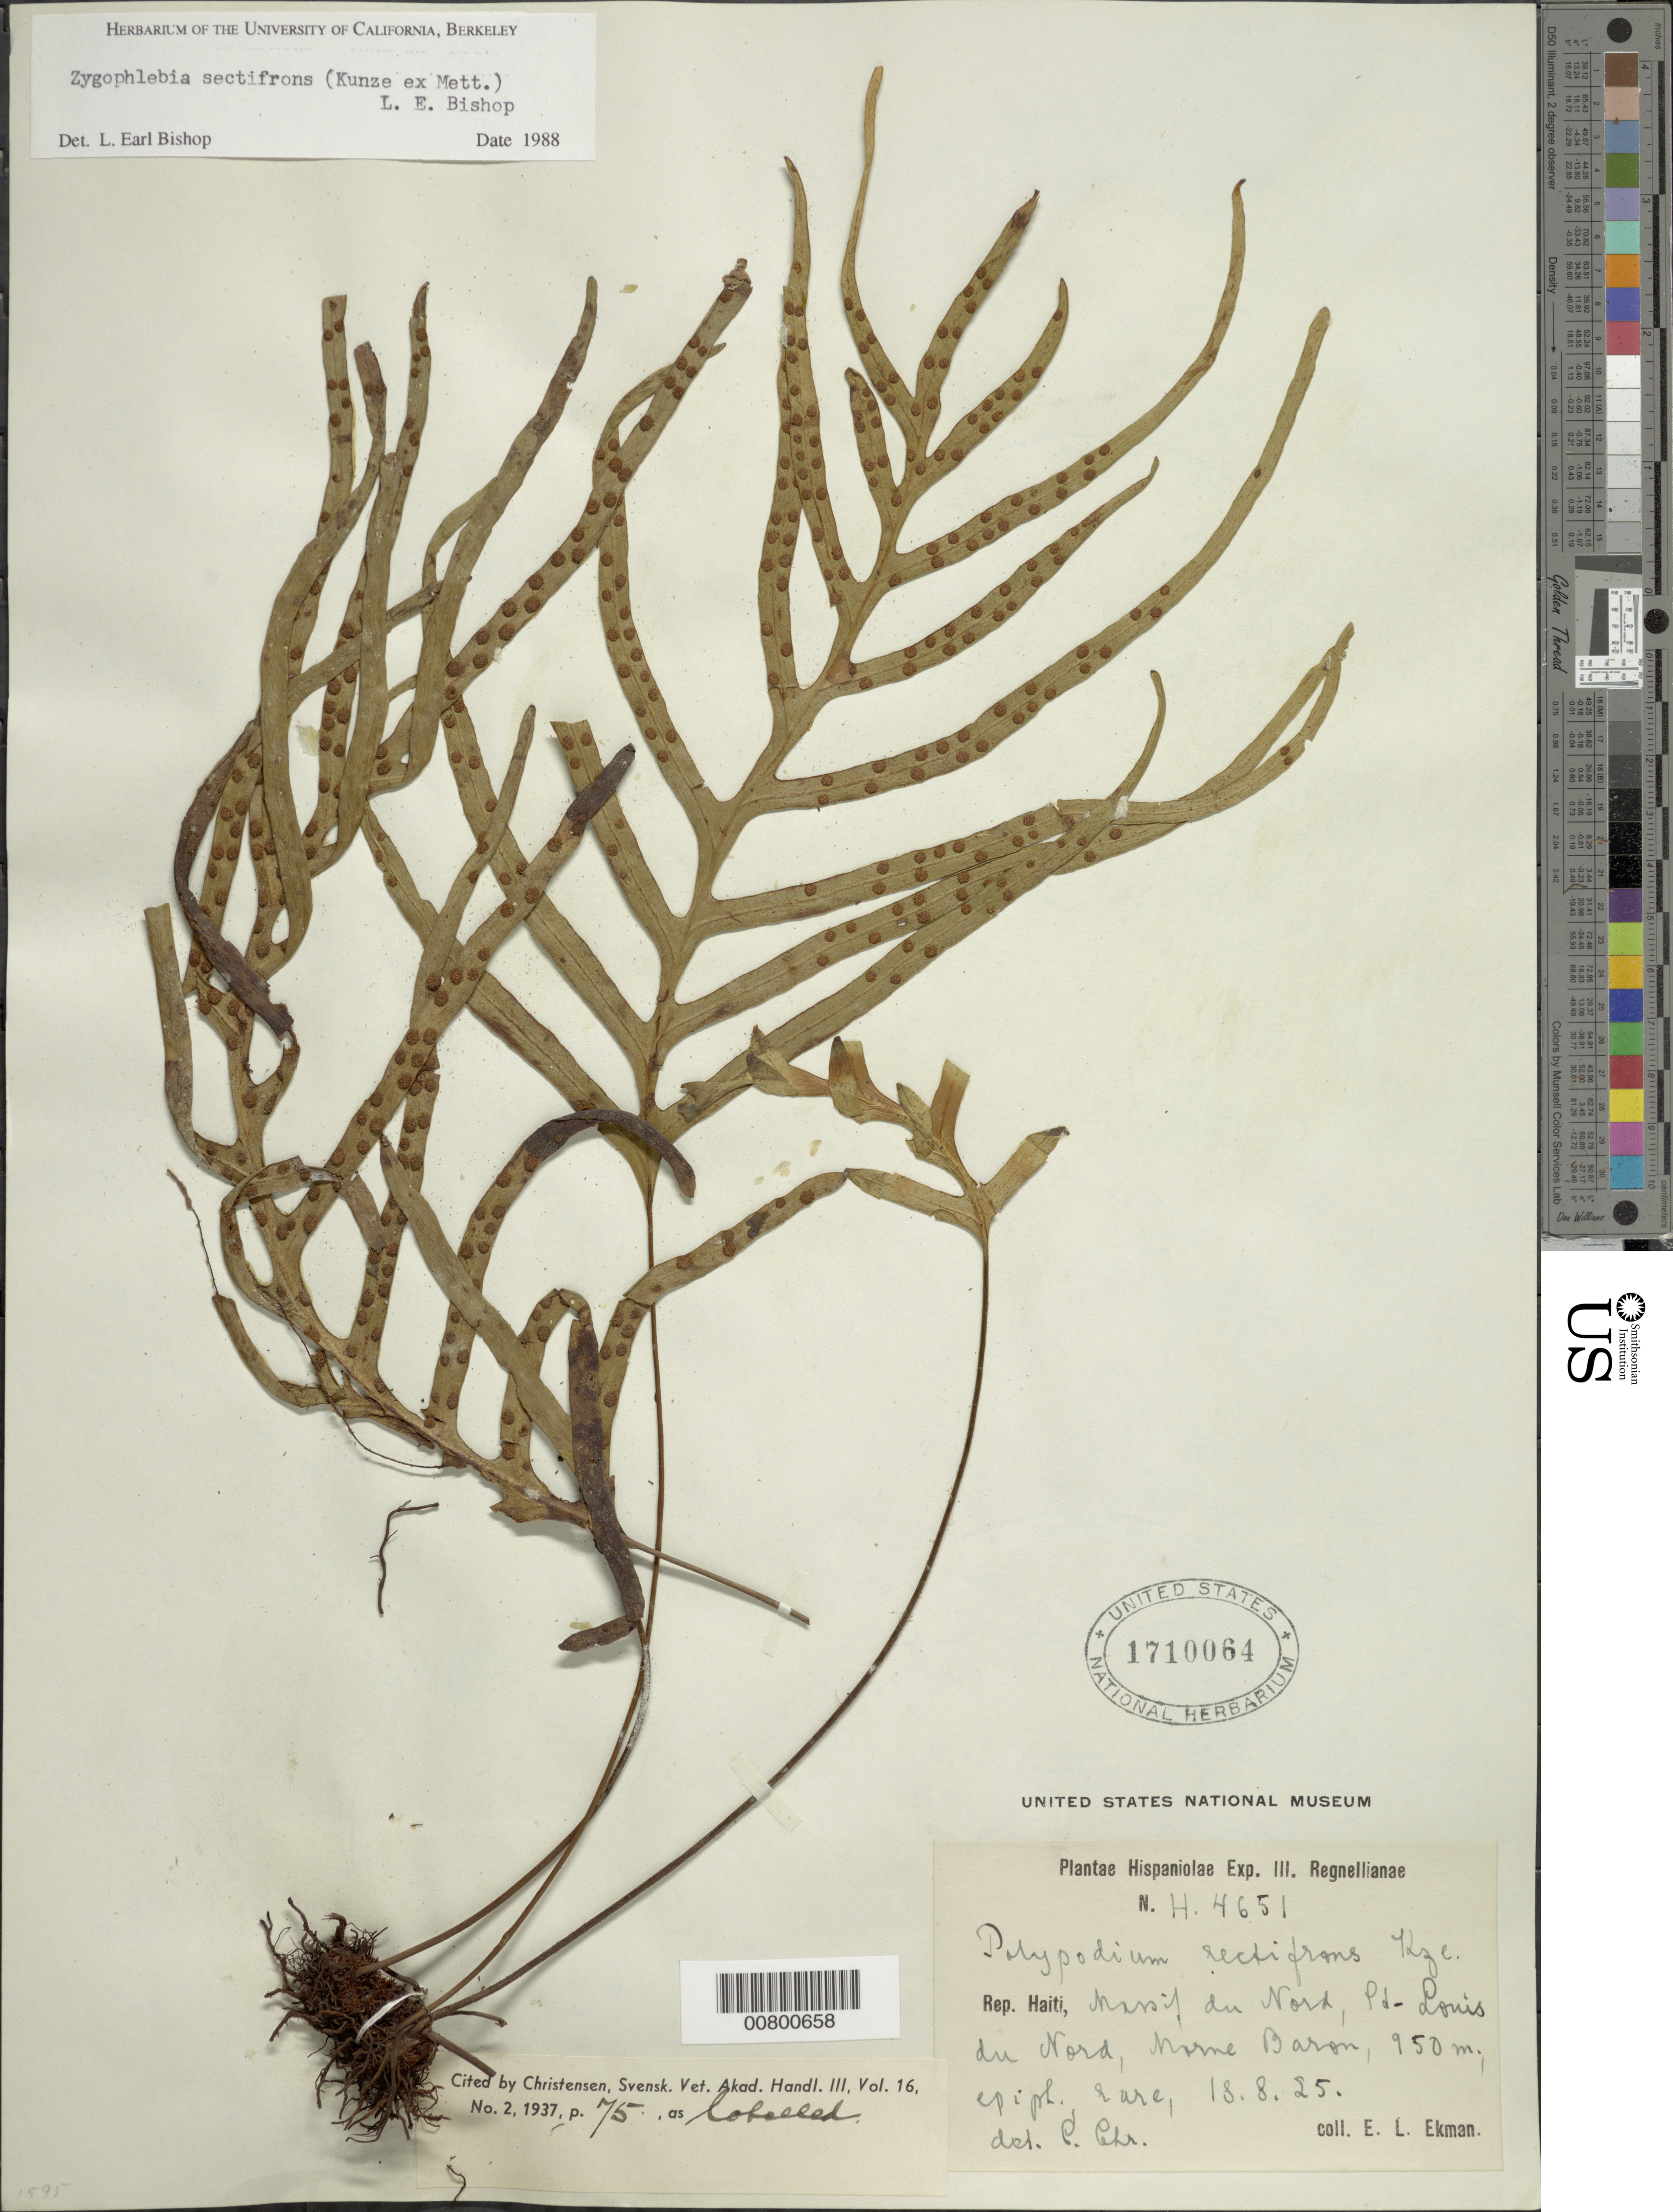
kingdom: Plantae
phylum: Tracheophyta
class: Polypodiopsida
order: Polypodiales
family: Polypodiaceae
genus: Zygophlebia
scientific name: Zygophlebia sectifrons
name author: (Kunze ex Mett.) L.E. Bishop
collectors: E. L. Ekman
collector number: H 4651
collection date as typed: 18 Aug 1925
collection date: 1925-08-18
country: Haiti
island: Hispaniola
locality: Massif du Nord, St. Louis de Nord, Morne Baron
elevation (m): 950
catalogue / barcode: US 1710064